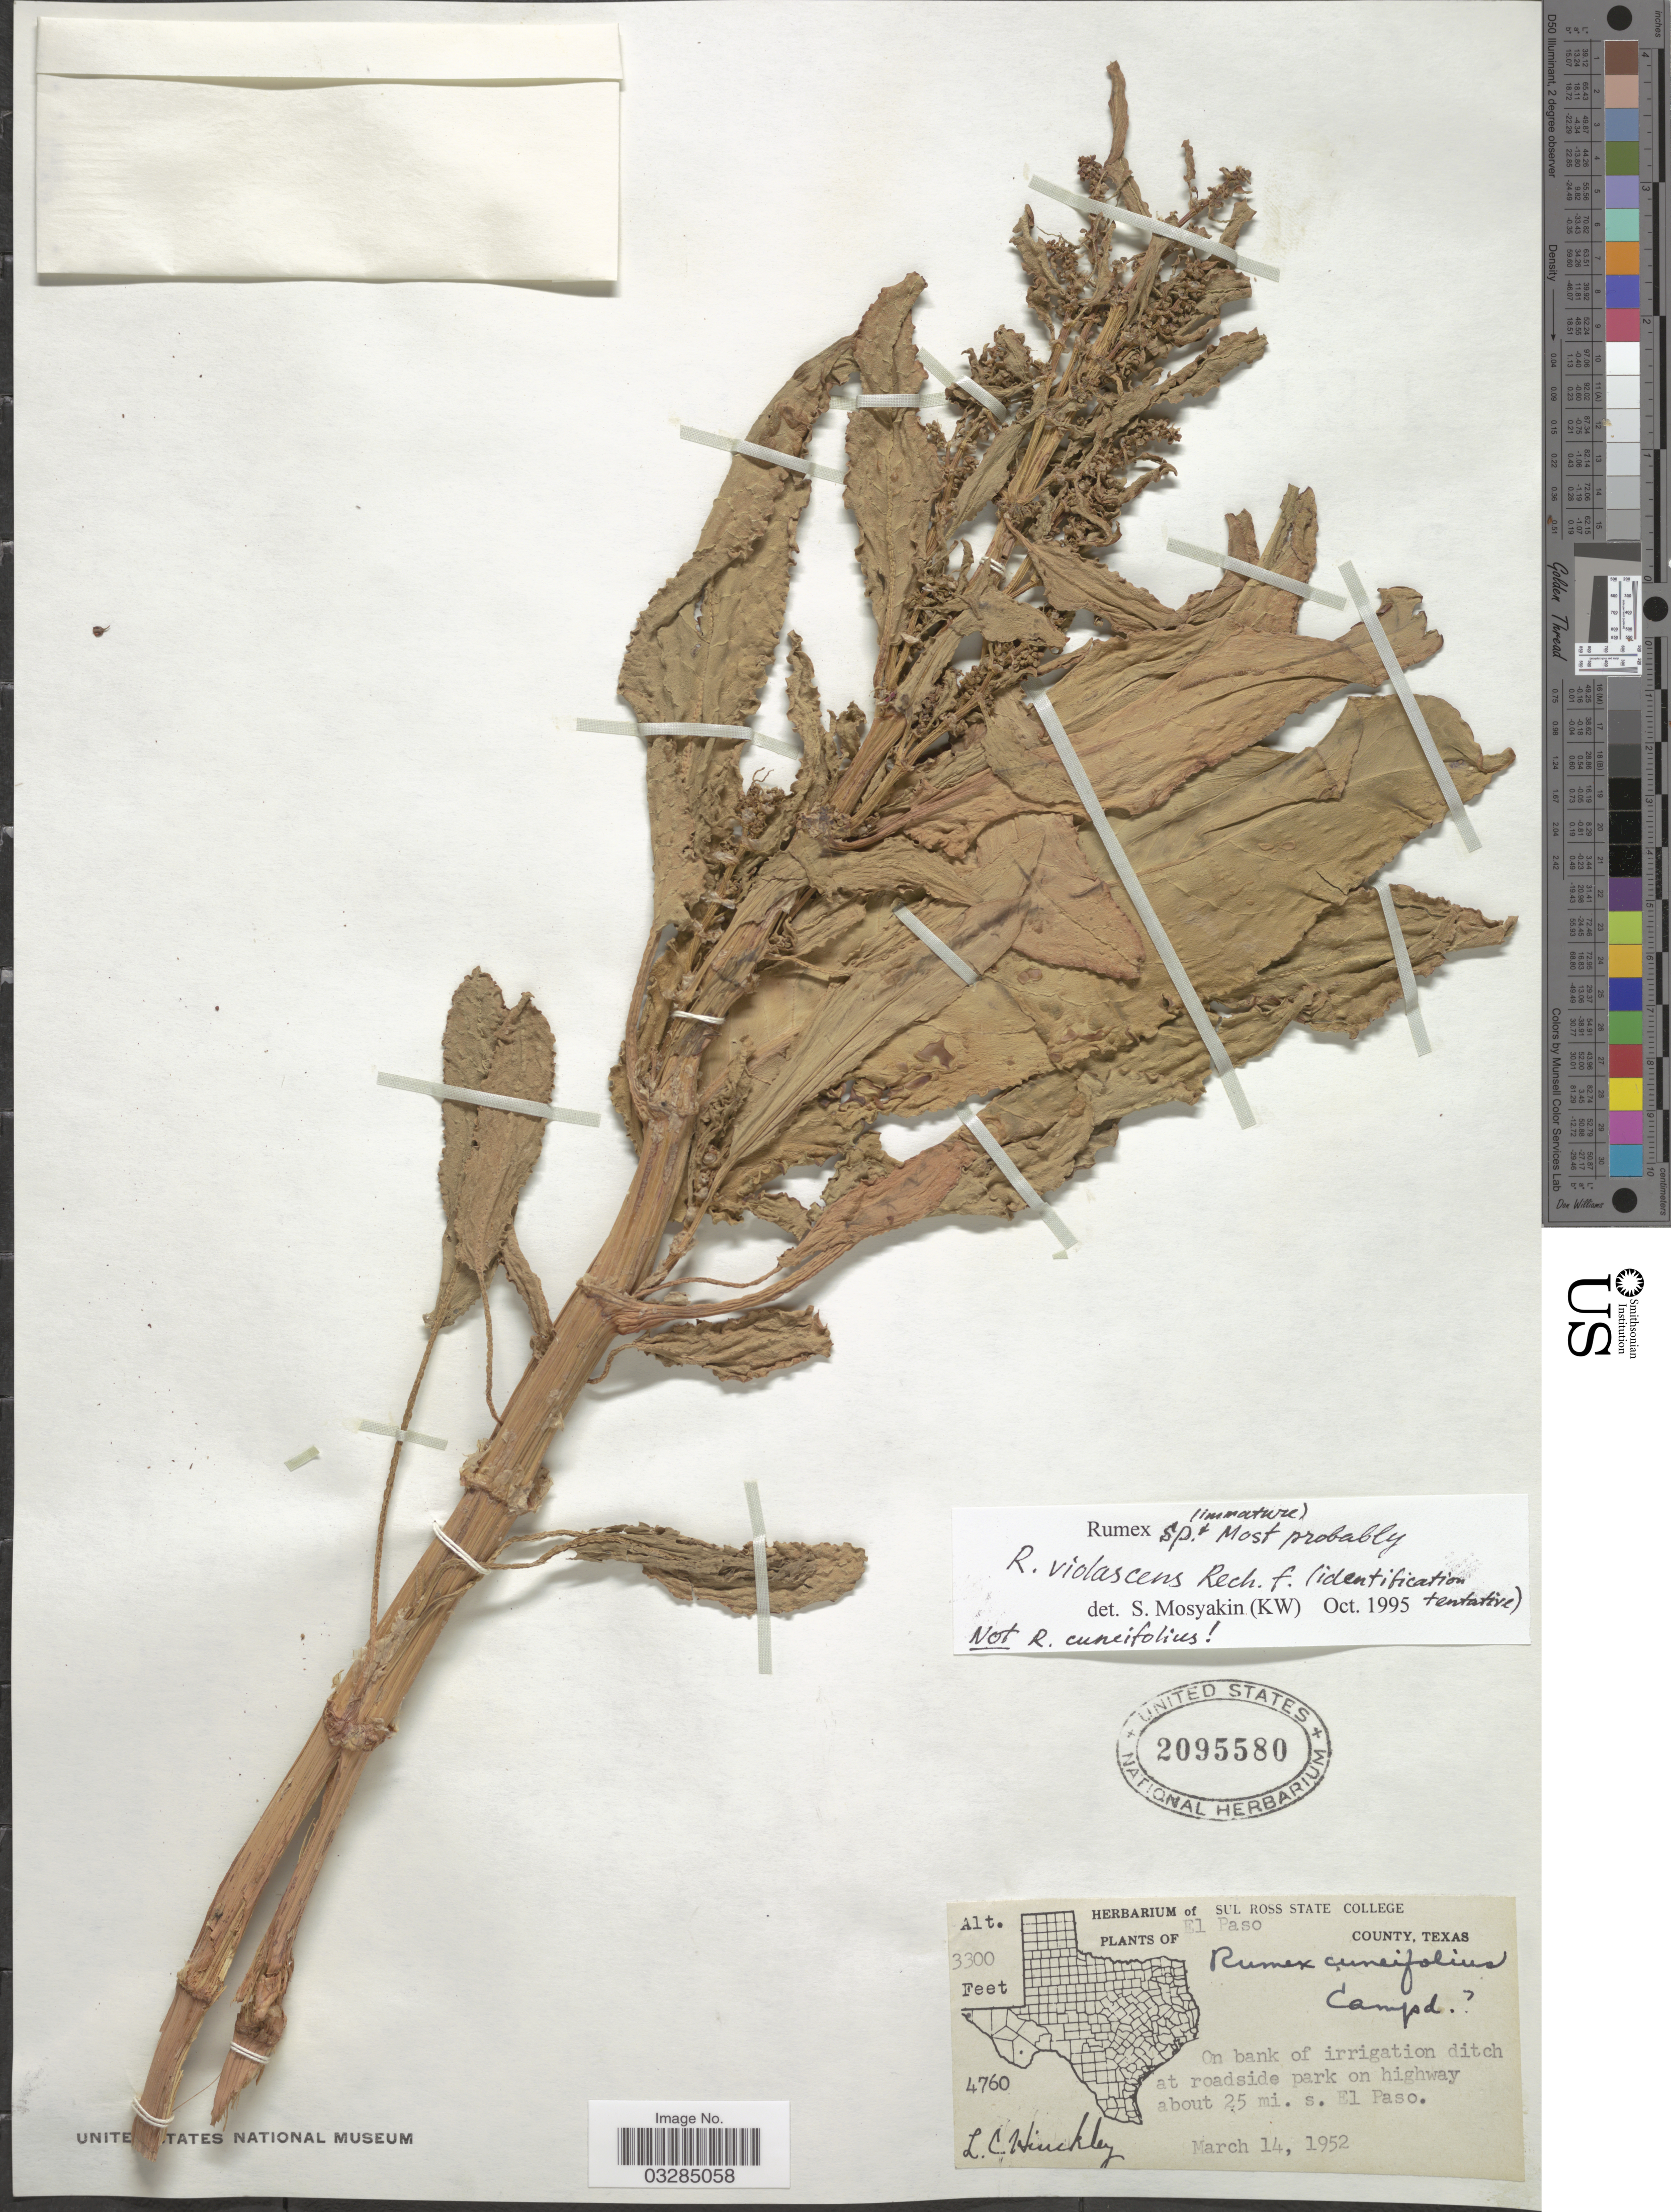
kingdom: Plantae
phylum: Tracheophyta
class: Magnoliopsida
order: Caryophyllales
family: Polygonaceae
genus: Rumex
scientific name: Rumex violascens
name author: Rech. f.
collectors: L. Hinckley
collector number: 4760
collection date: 1952-03-14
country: United States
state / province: Texas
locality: El Paso County. On bank of irrigation ditch at roadside park on highway about 25 mi. s. El Paso.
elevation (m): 1006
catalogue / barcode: US 2095580